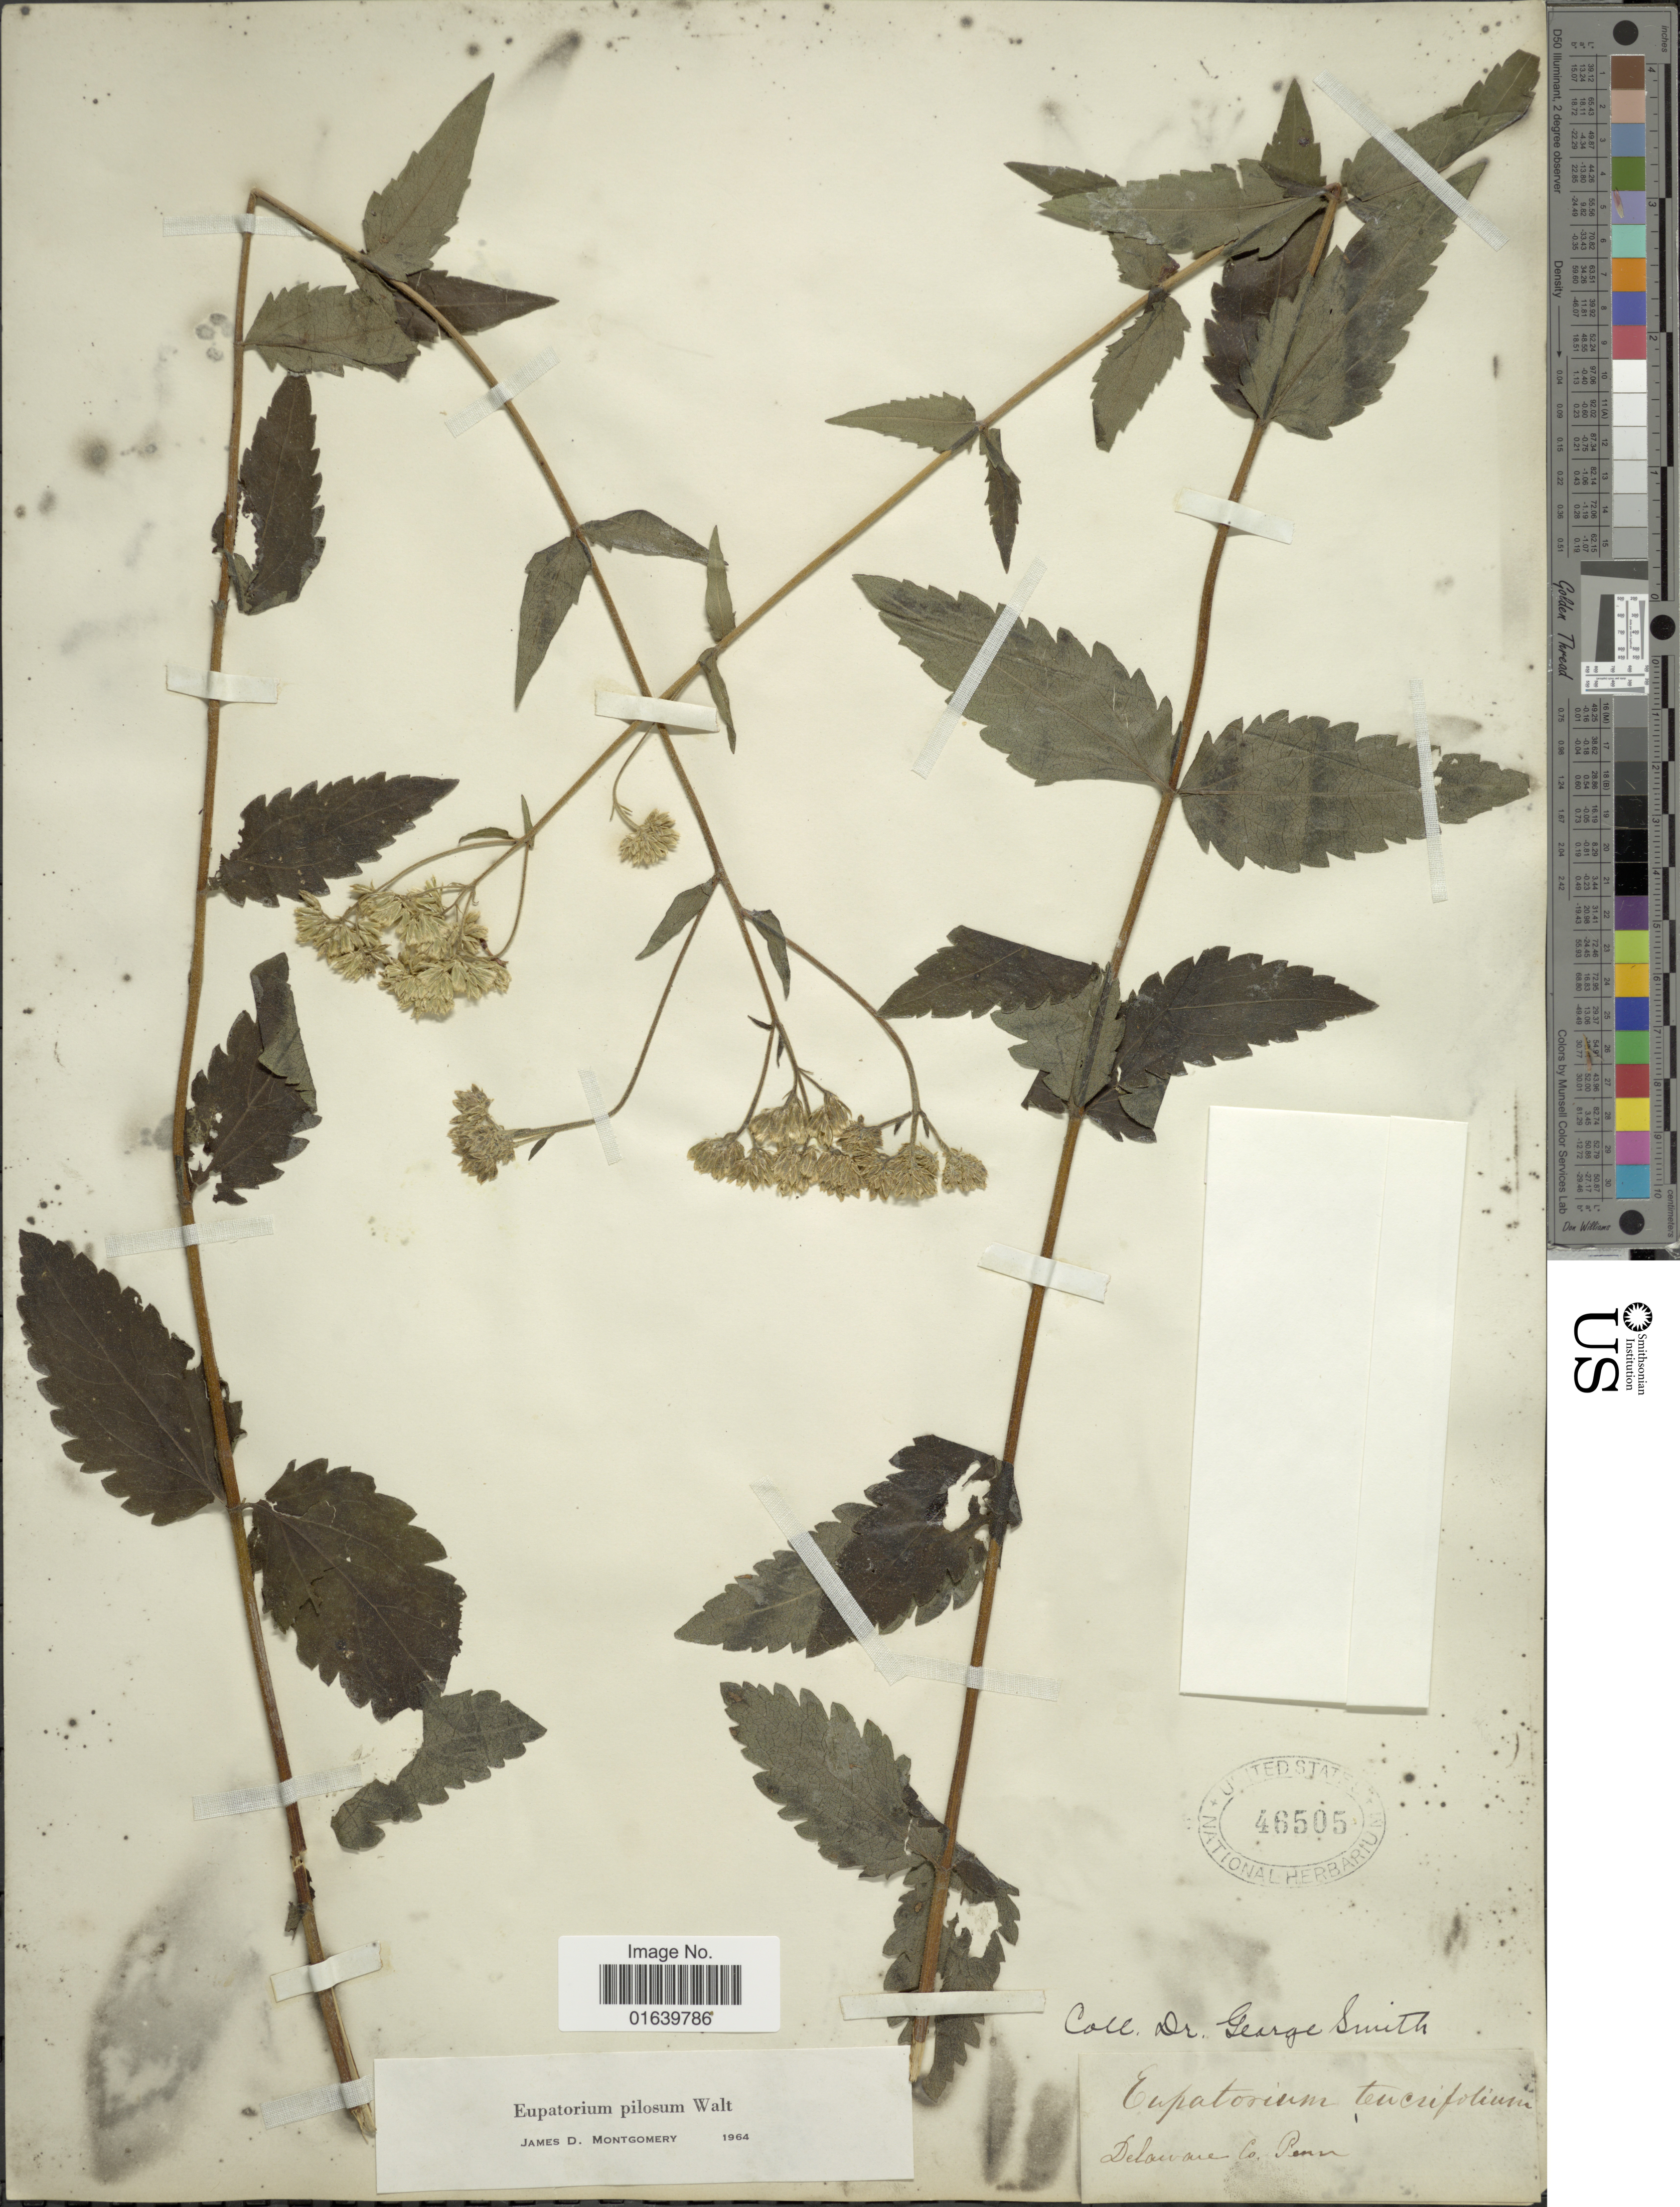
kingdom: Plantae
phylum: Tracheophyta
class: Magnoliopsida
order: Asterales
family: Asteraceae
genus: Eupatorium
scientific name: Eupatorium pilosum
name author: Walter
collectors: G. Smith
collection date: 1964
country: United States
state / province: Pennsylvania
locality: Delaware Co.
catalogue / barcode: US 46505